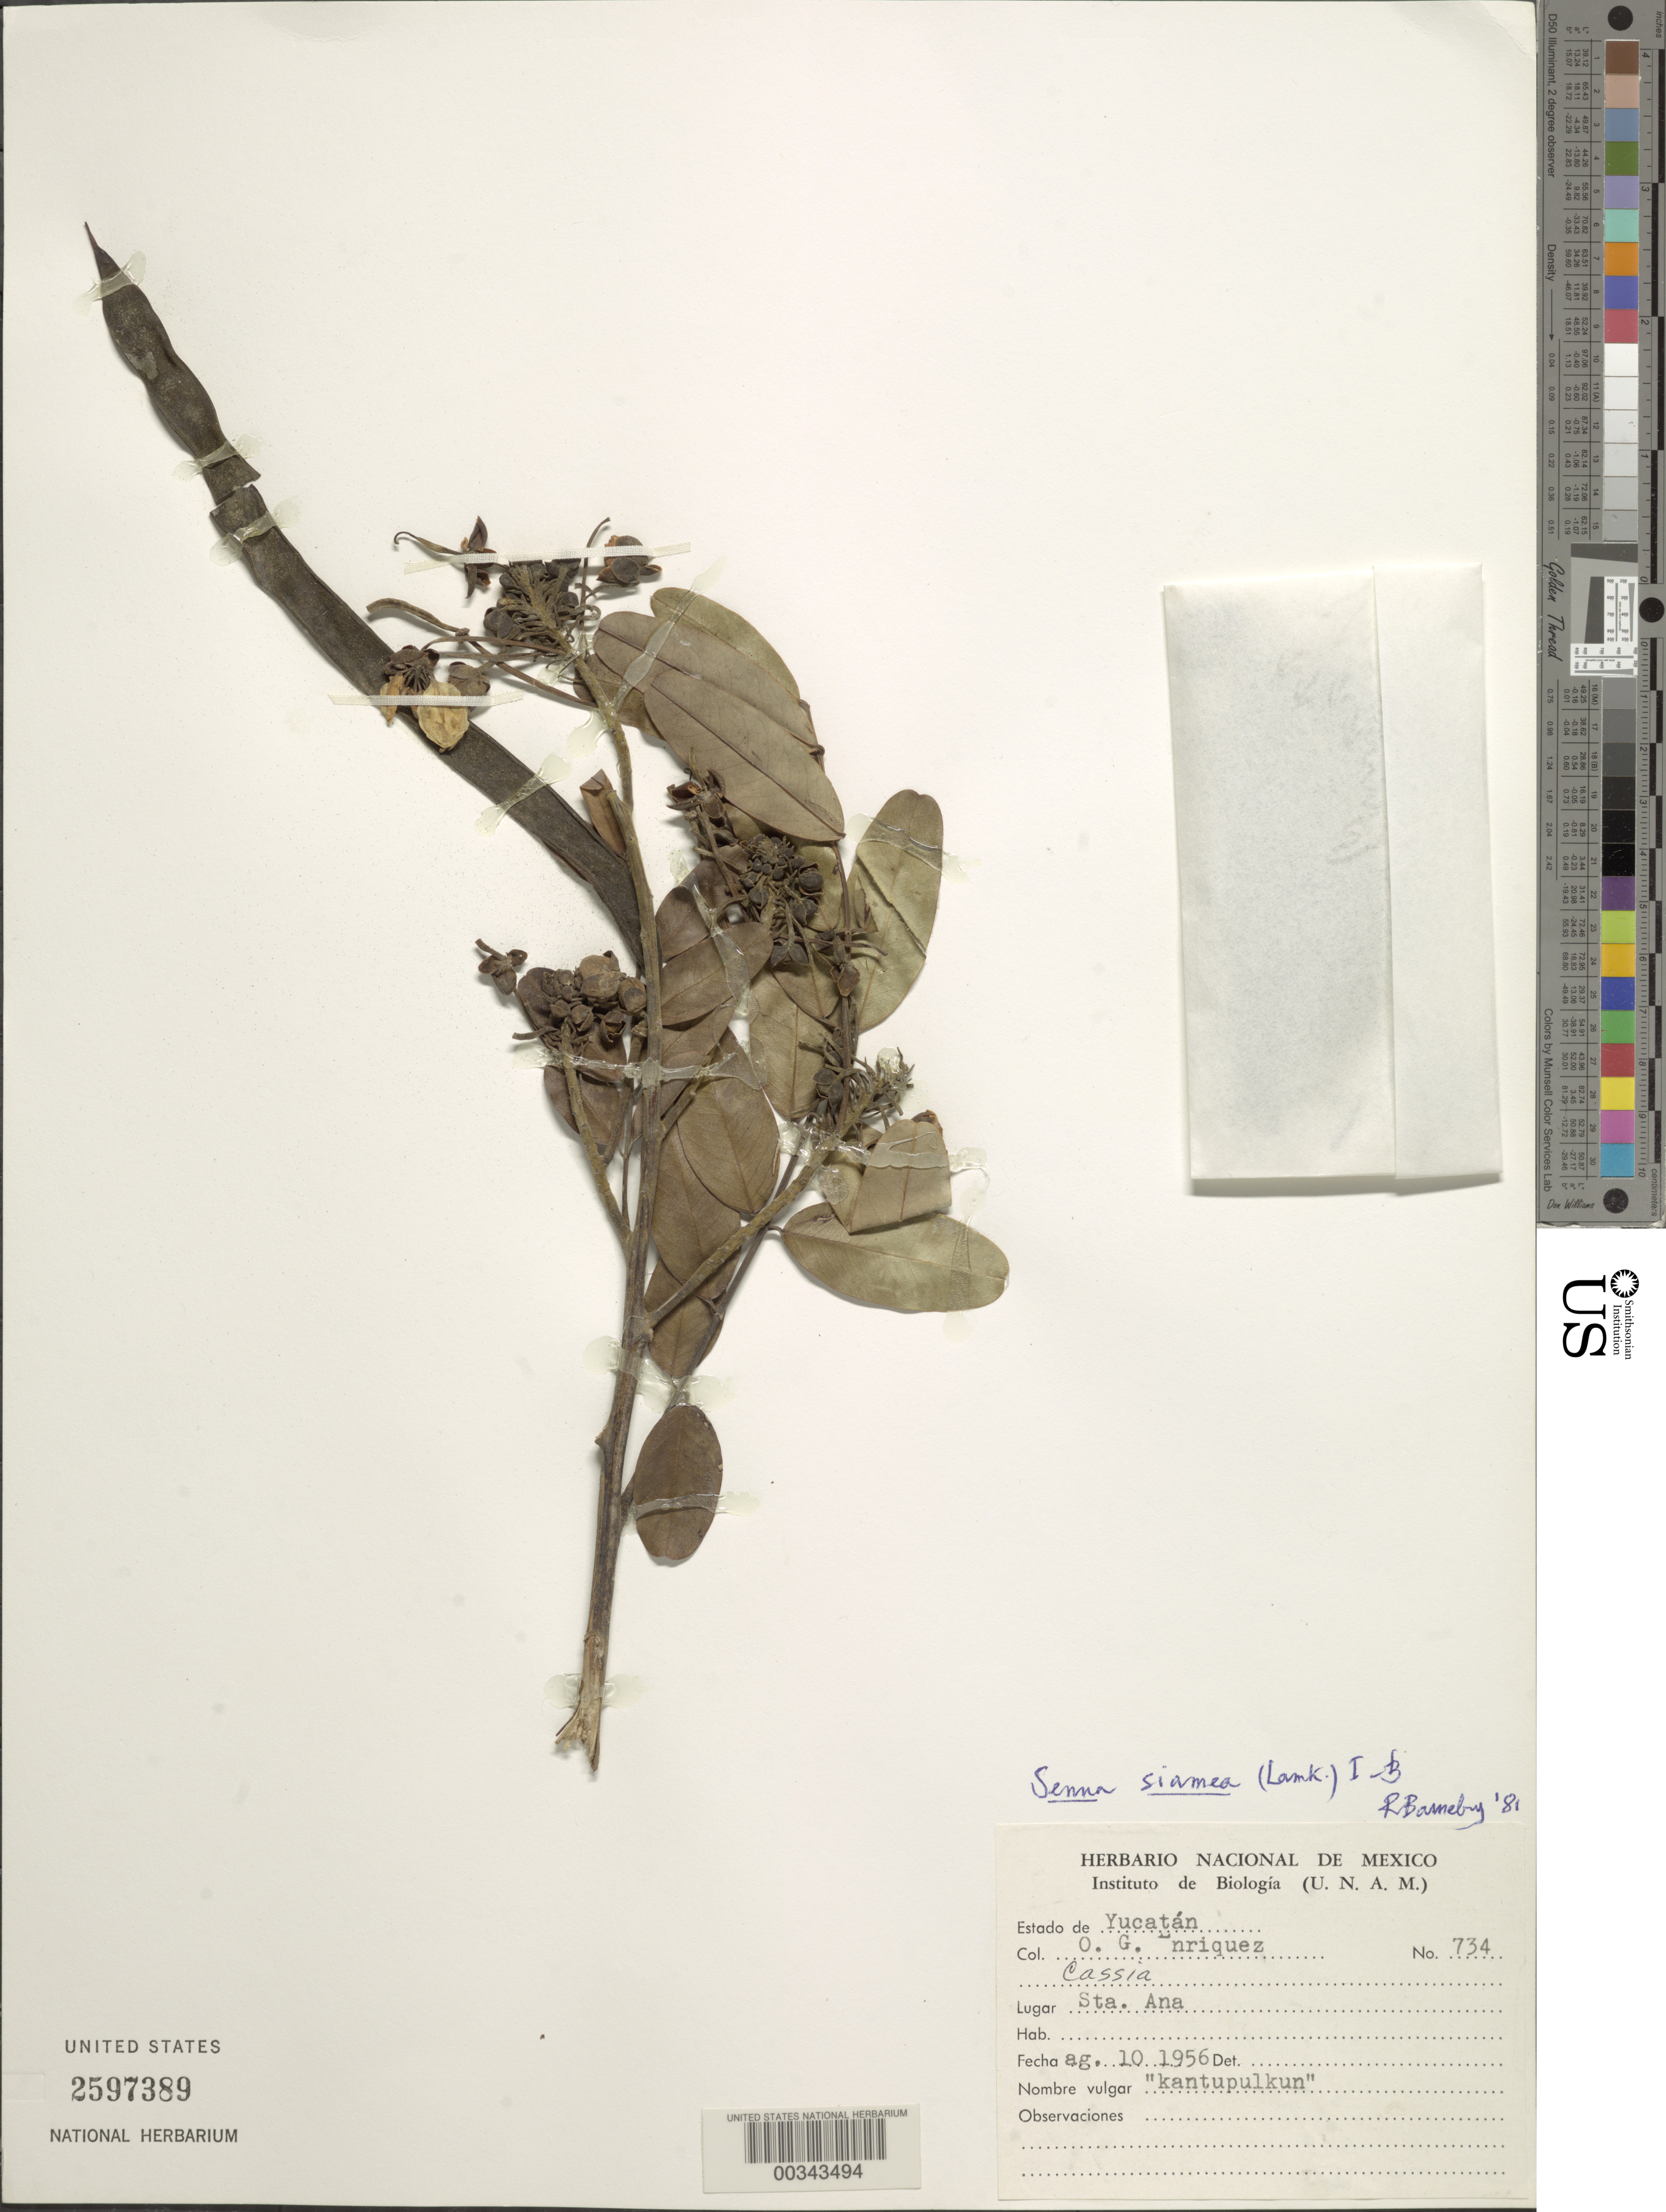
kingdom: Plantae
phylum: Tracheophyta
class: Magnoliopsida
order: Fabales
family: Fabaceae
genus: Senna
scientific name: Senna siamea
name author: (Lam.) H.S. Irwin & Barneby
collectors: O. Enriquez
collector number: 734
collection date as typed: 10 Aug 1956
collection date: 1956-08-10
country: Nicaragua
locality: Sta. ana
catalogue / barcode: US 2597389